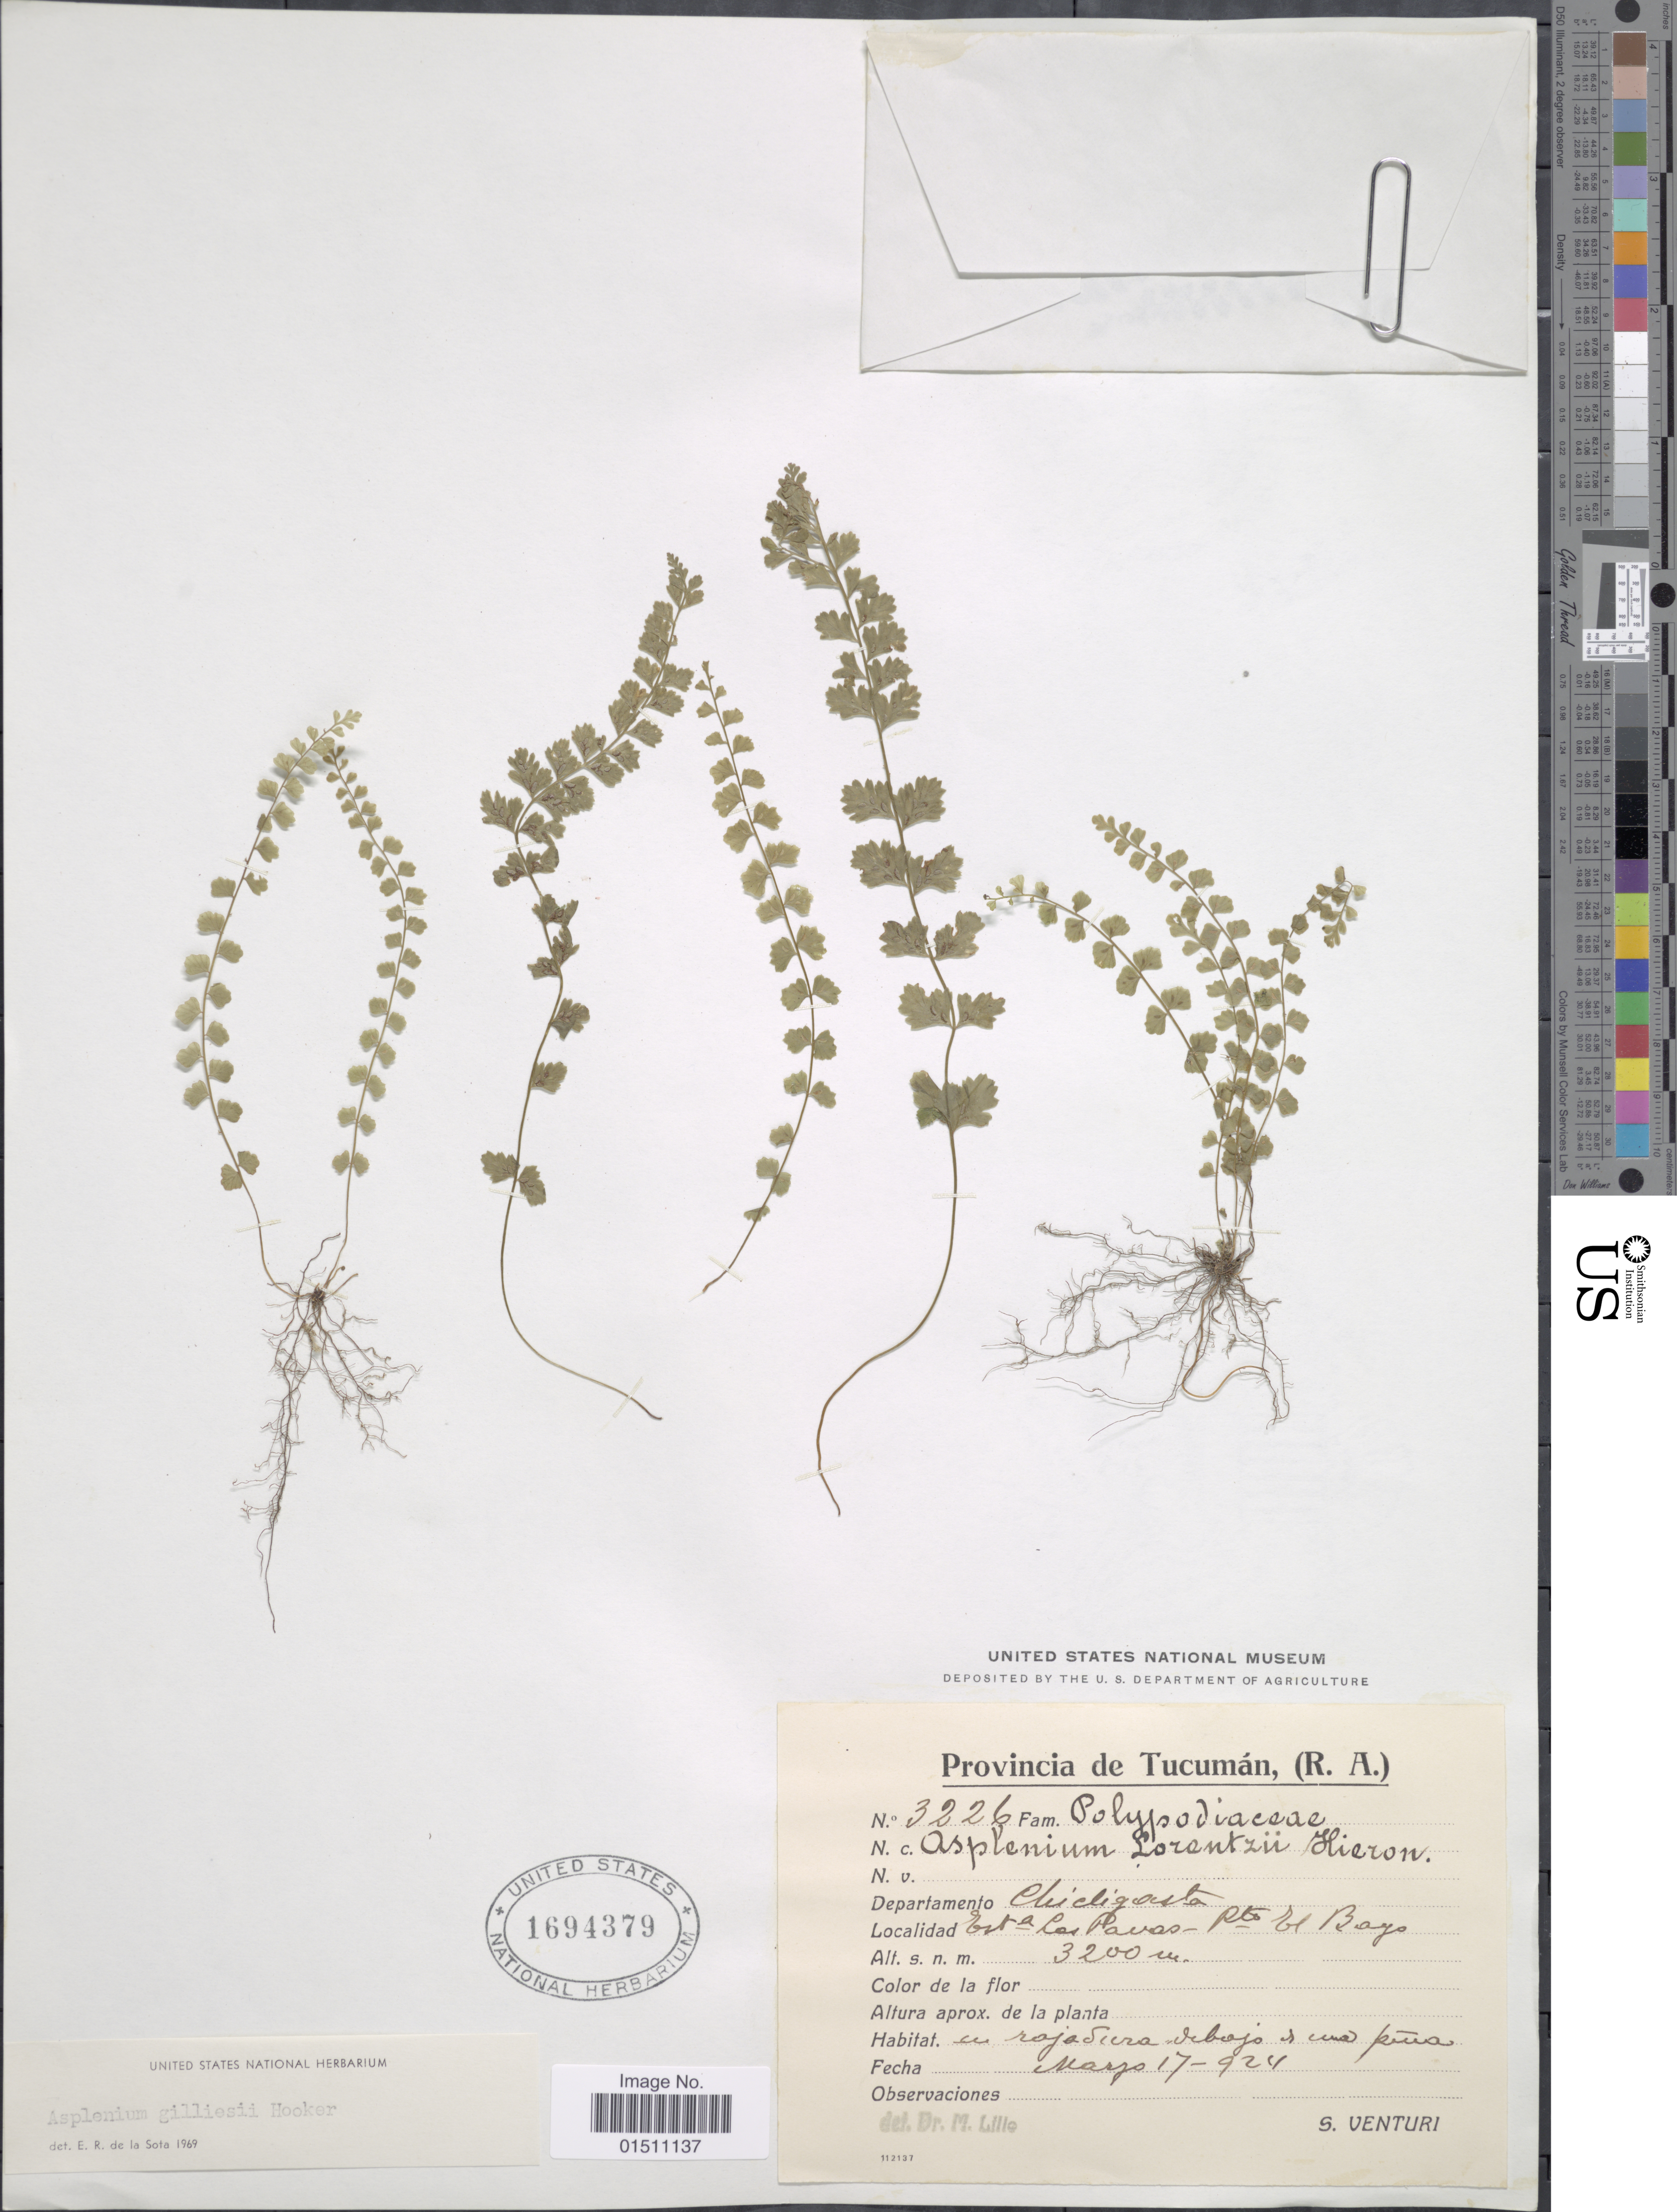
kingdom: Plantae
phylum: Tracheophyta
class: Polypodiopsida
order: Polypodiales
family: Aspleniaceae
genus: Asplenium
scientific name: Asplenium gilliesii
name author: Hook.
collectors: S. Venturi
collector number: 3226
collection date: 1924-03-17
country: Argentina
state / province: Tucuman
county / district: Chicligasta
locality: Est-a Las Pavas - Pto El Bayo.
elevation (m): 3200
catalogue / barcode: US 1694379